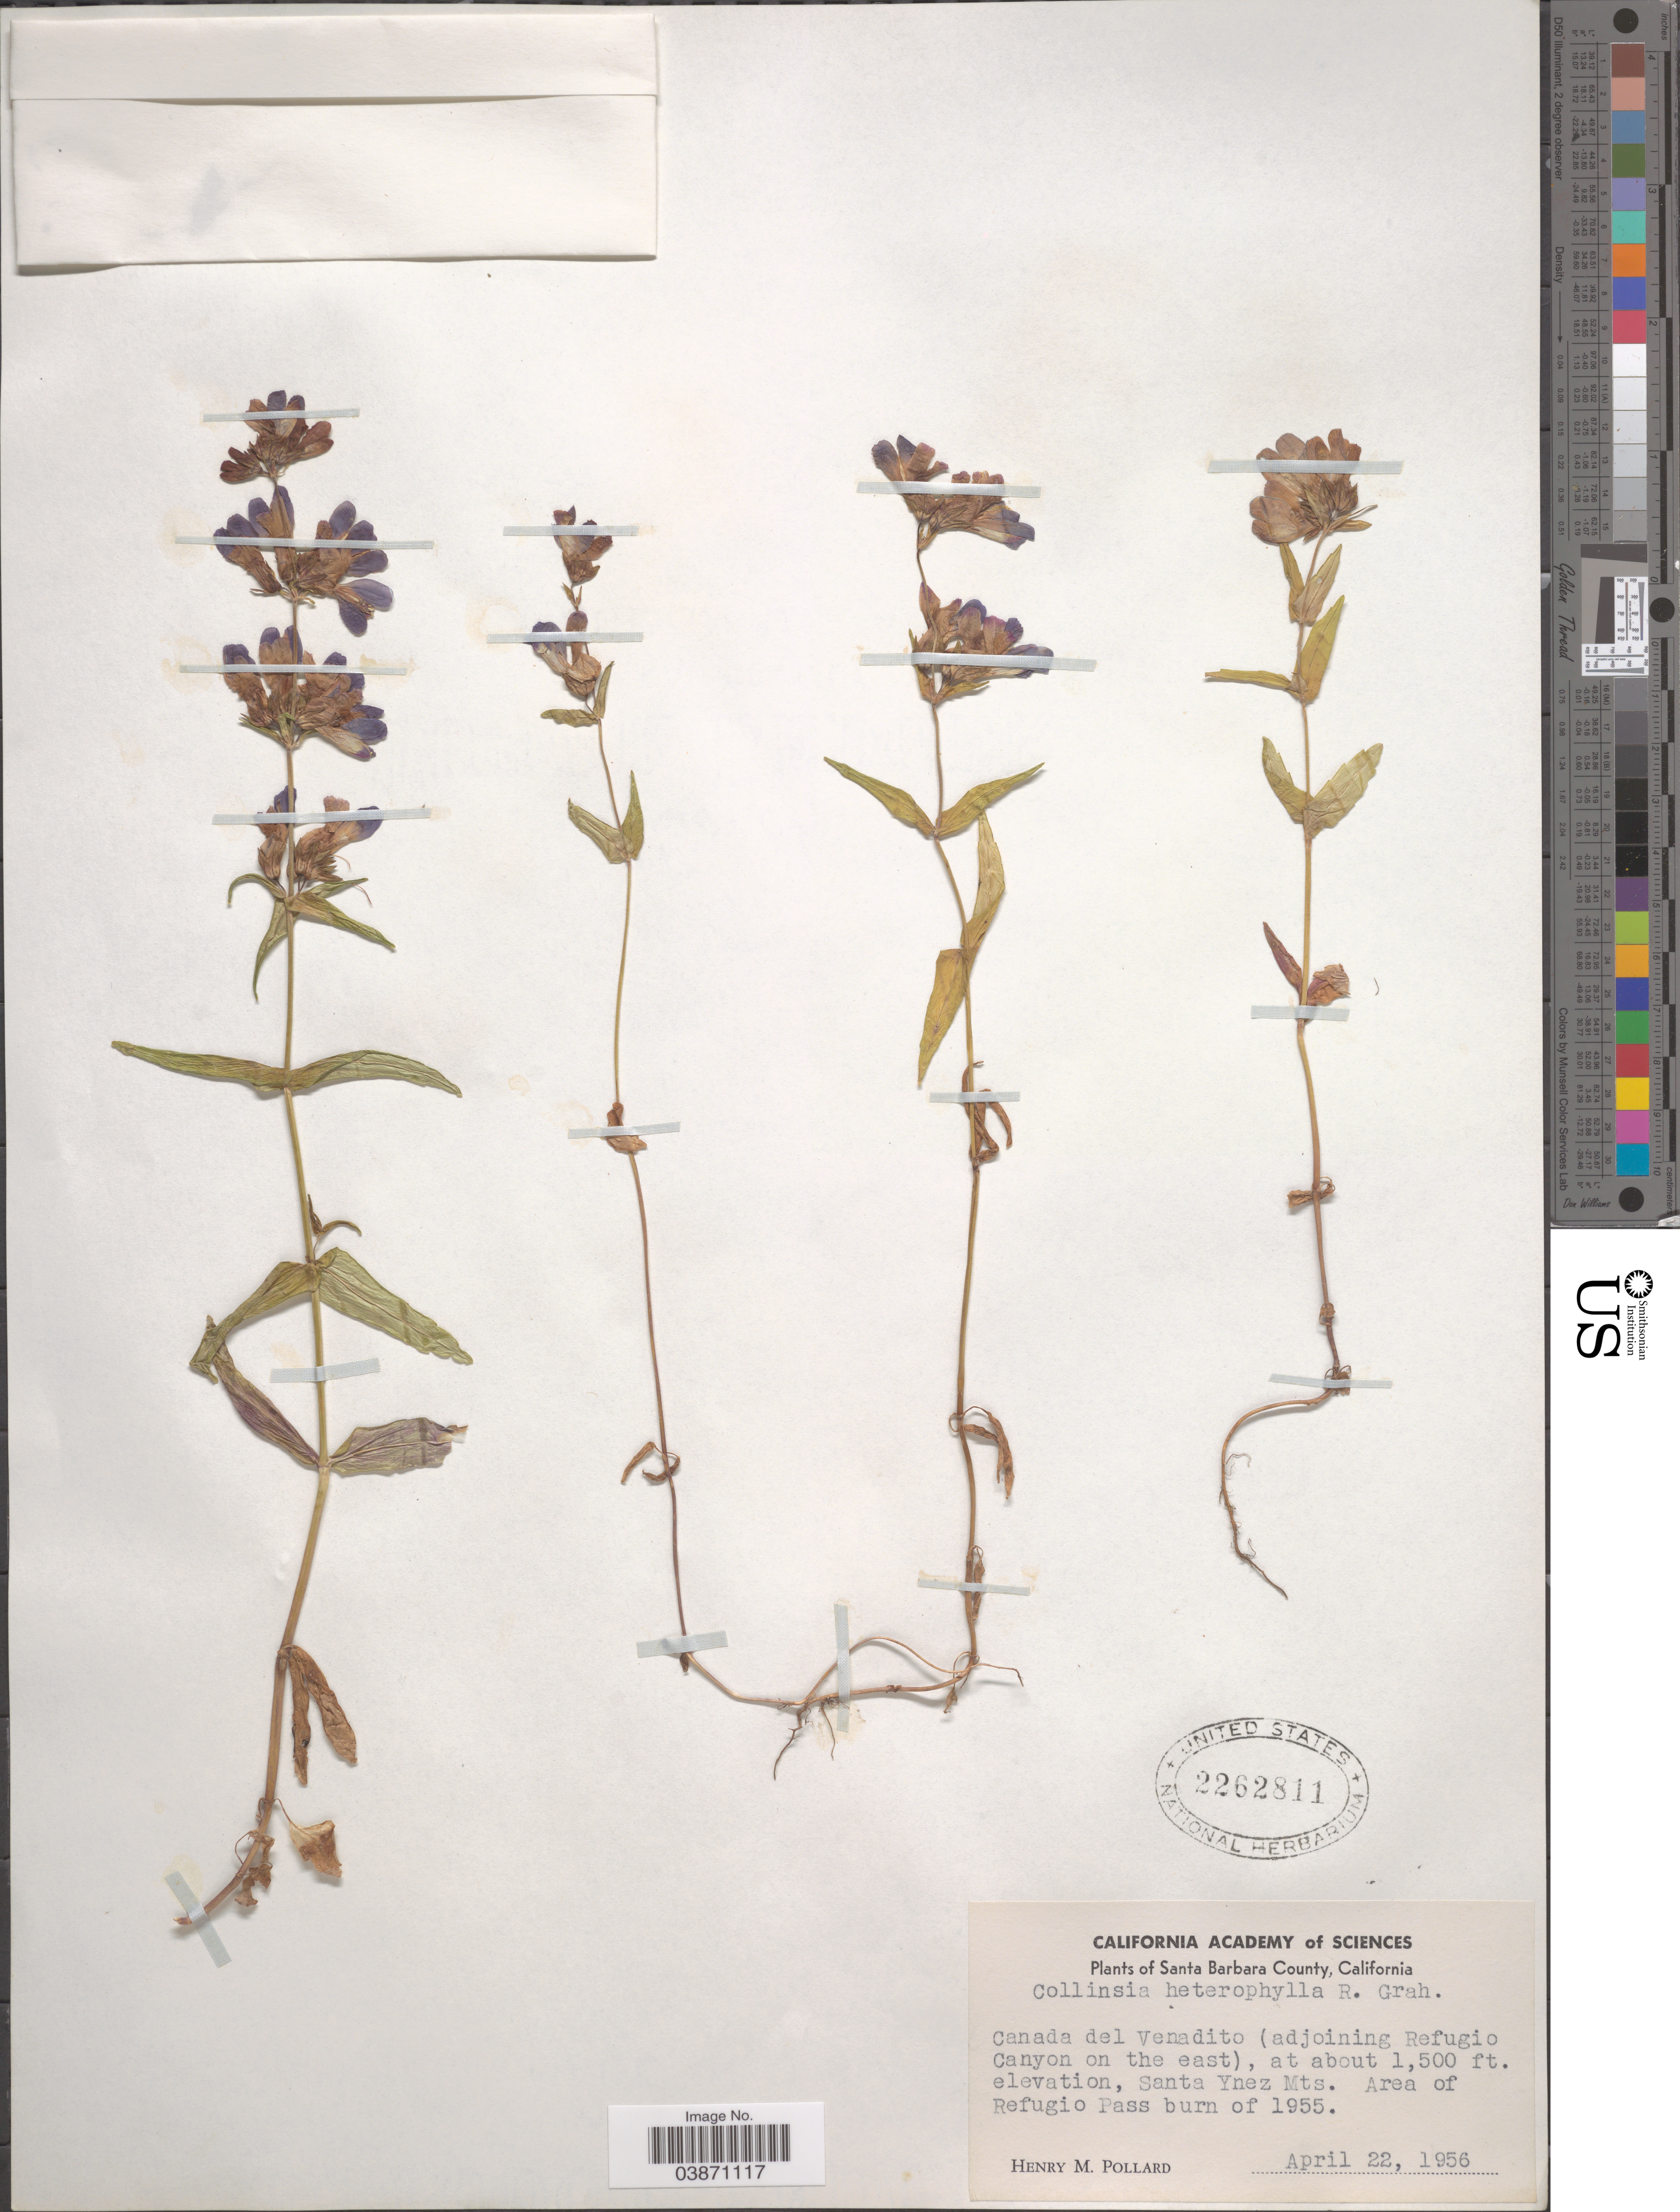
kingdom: Plantae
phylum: Tracheophyta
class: Magnoliopsida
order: Lamiales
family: Plantaginaceae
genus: Collinsia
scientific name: Collinsia heterophylla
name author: Buist ex Graham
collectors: H. M. Pollard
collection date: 1956-04-22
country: United States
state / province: California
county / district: Santa Barbara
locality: Santa Barbara County. Canada del Venadito (adjoining Refugio Canyon on the east), Santa Ynez Mts. Area of Refugio Pass Burn of 1955.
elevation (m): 457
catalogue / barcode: US 2262811